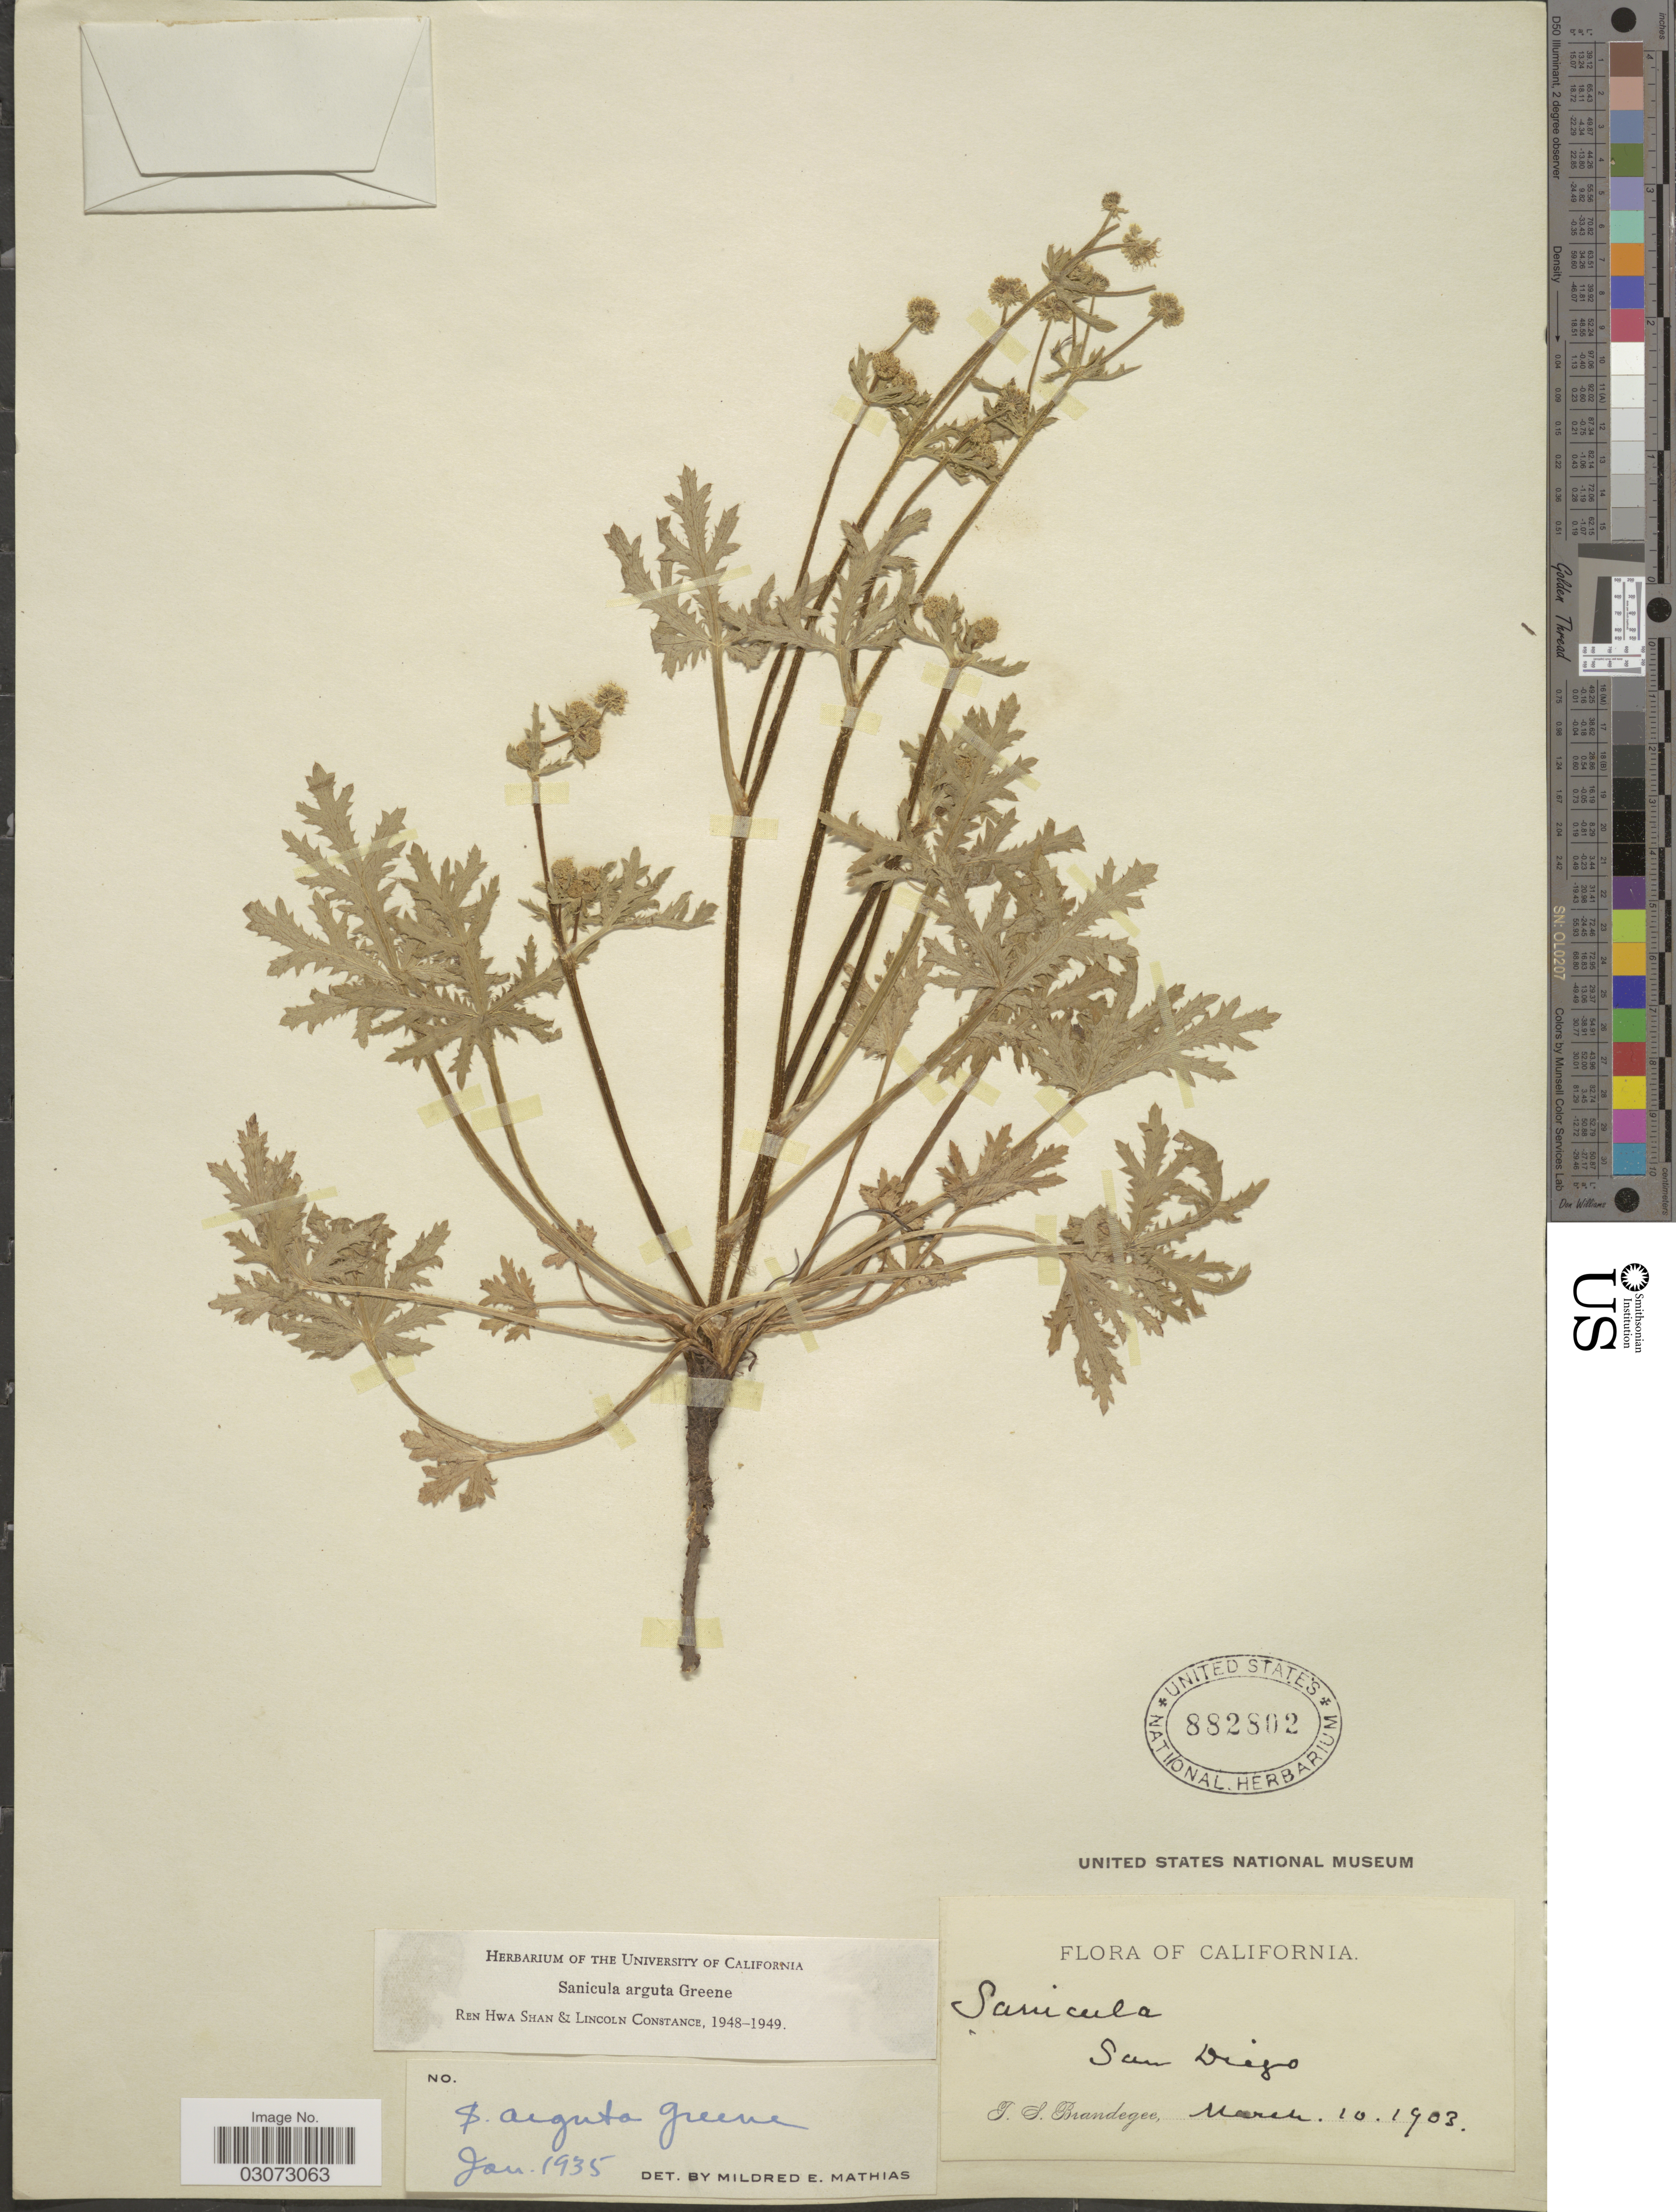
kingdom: Plantae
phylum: Tracheophyta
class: Magnoliopsida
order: Apiales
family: Apiaceae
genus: Sanicula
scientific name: Sanicula arguta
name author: Greene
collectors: T. S. Brandegee (herbarium)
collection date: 1903-03-10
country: United States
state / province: California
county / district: San Diego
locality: San Diego.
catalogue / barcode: US 882802